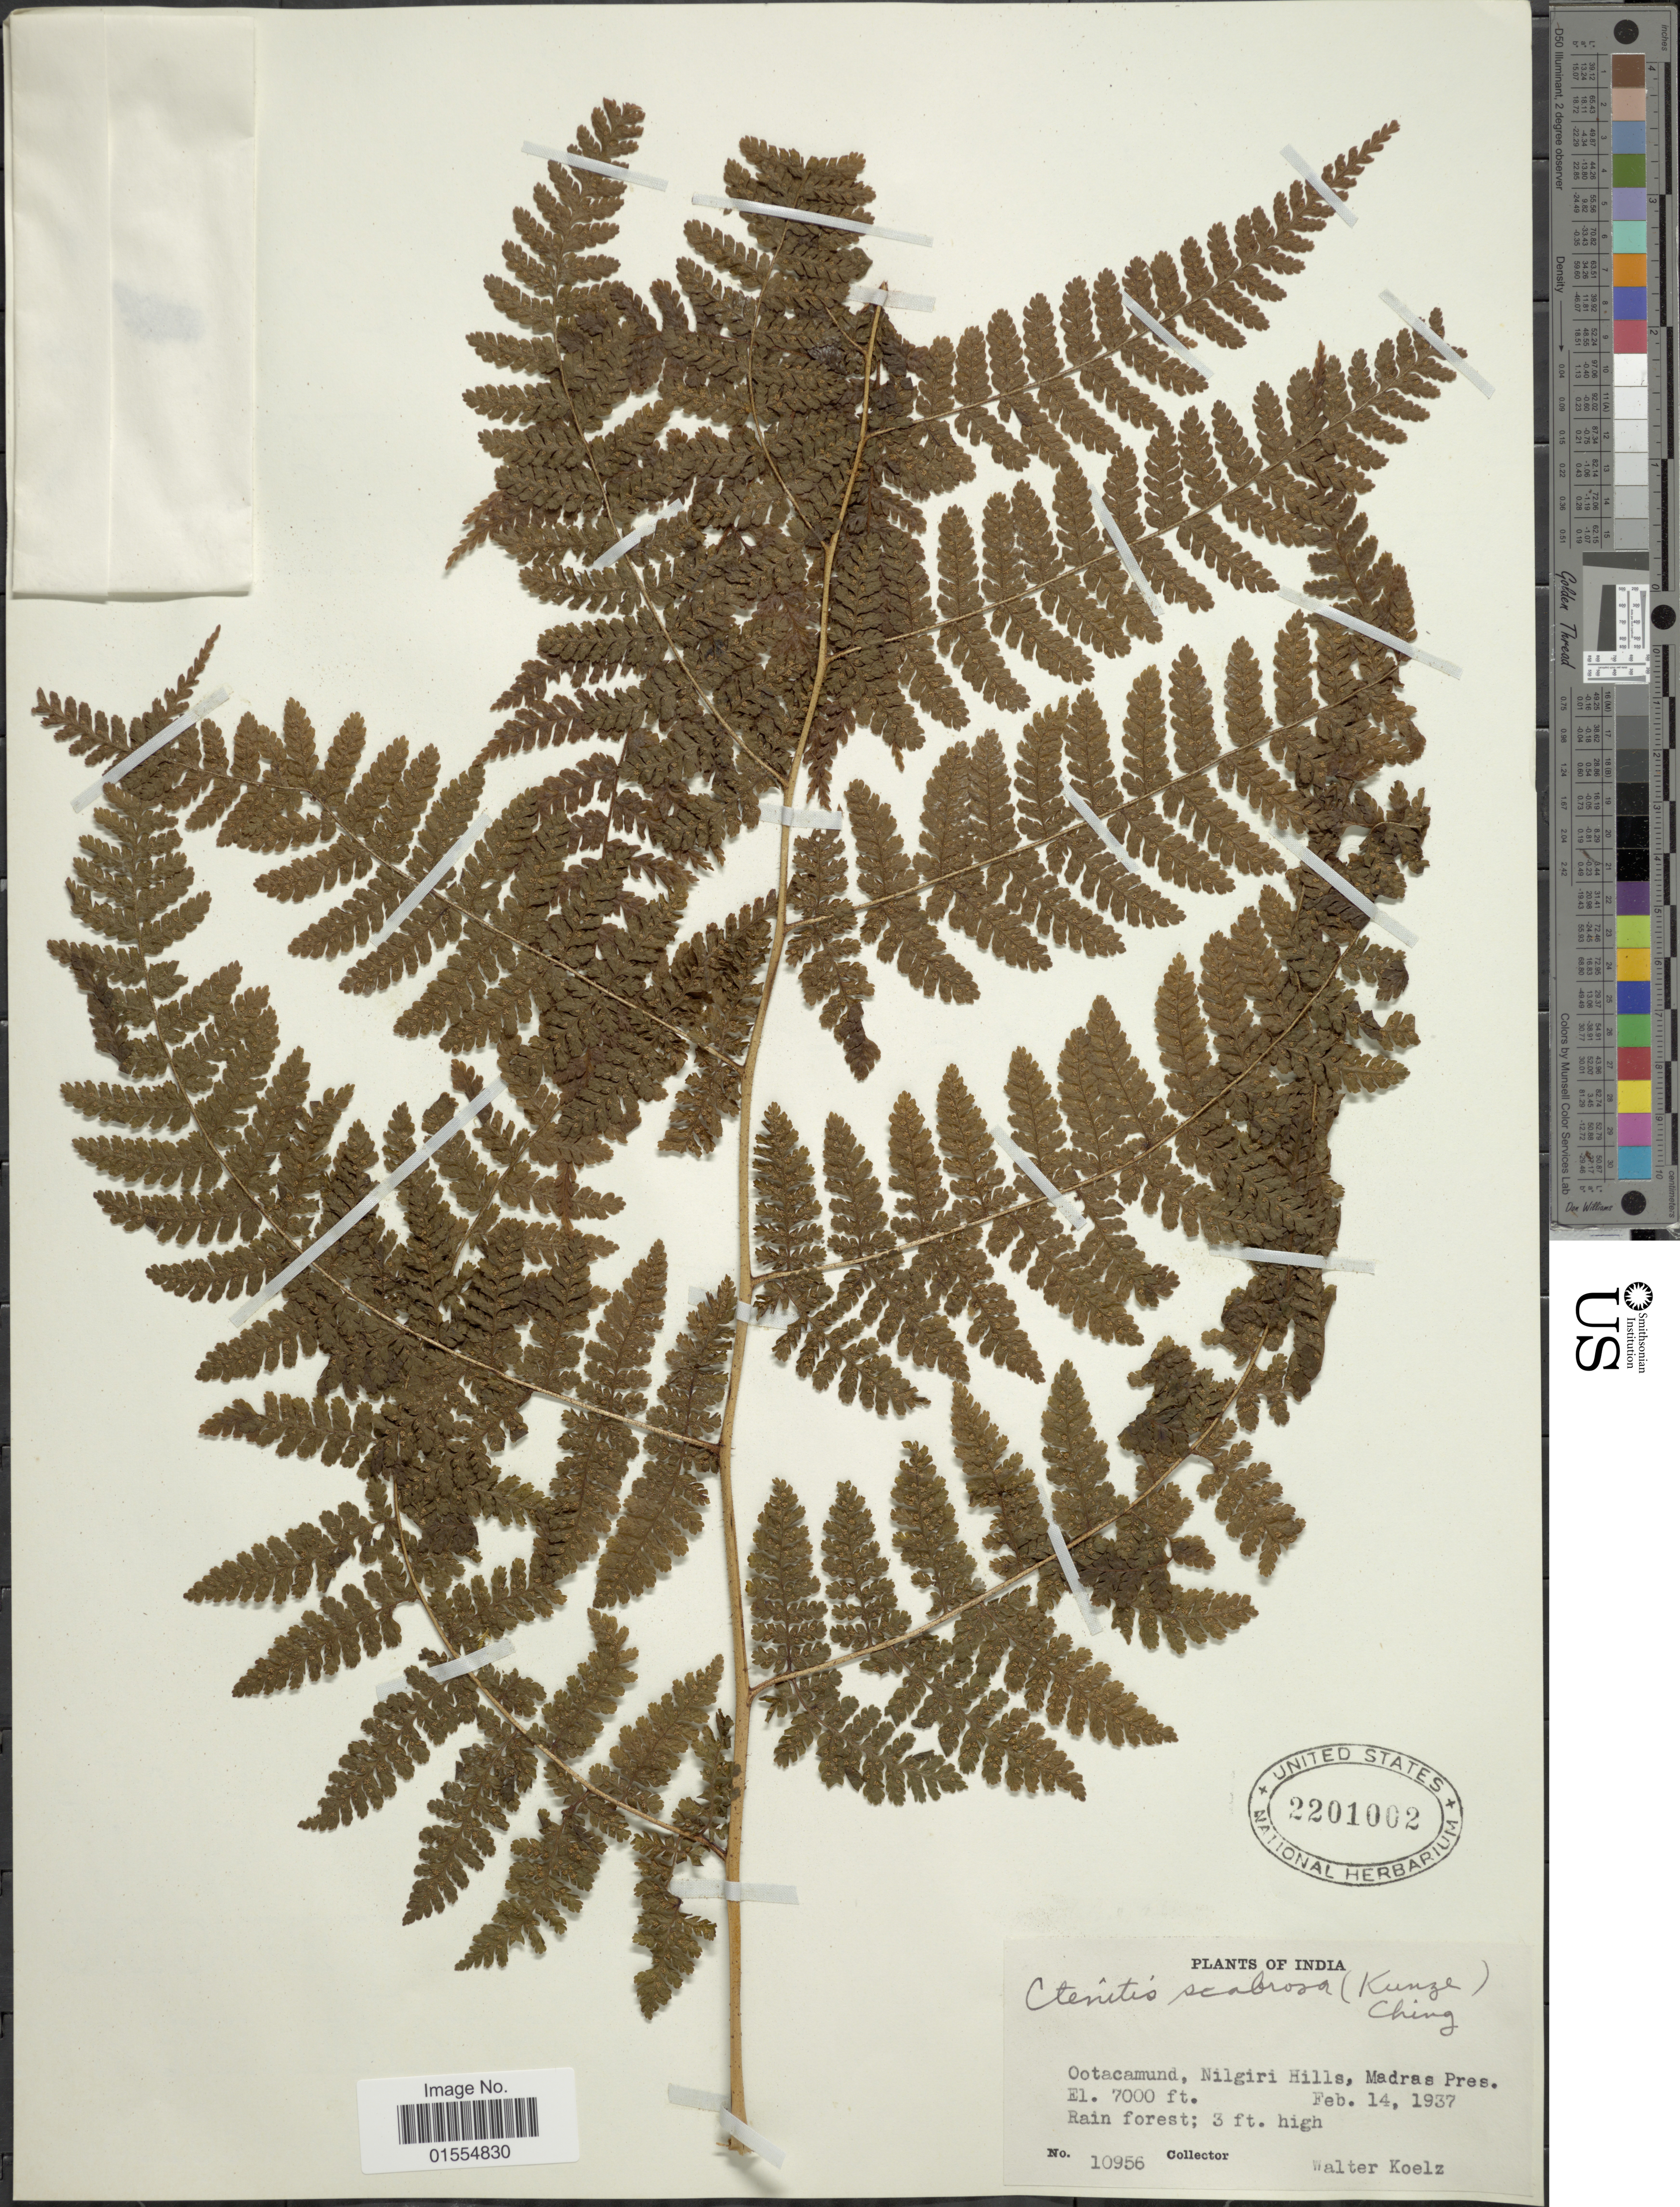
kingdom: Plantae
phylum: Tracheophyta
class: Polypodiopsida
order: Polypodiales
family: Dryopteridaceae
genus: Dryopteris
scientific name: Dryopteris scabrosa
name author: (Kunze) Kuntze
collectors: W. N. Koelz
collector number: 10956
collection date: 1937-02-14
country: India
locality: Ootacamund, Nilgiri Hills, Madras Pres.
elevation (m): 2134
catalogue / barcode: US 2201002